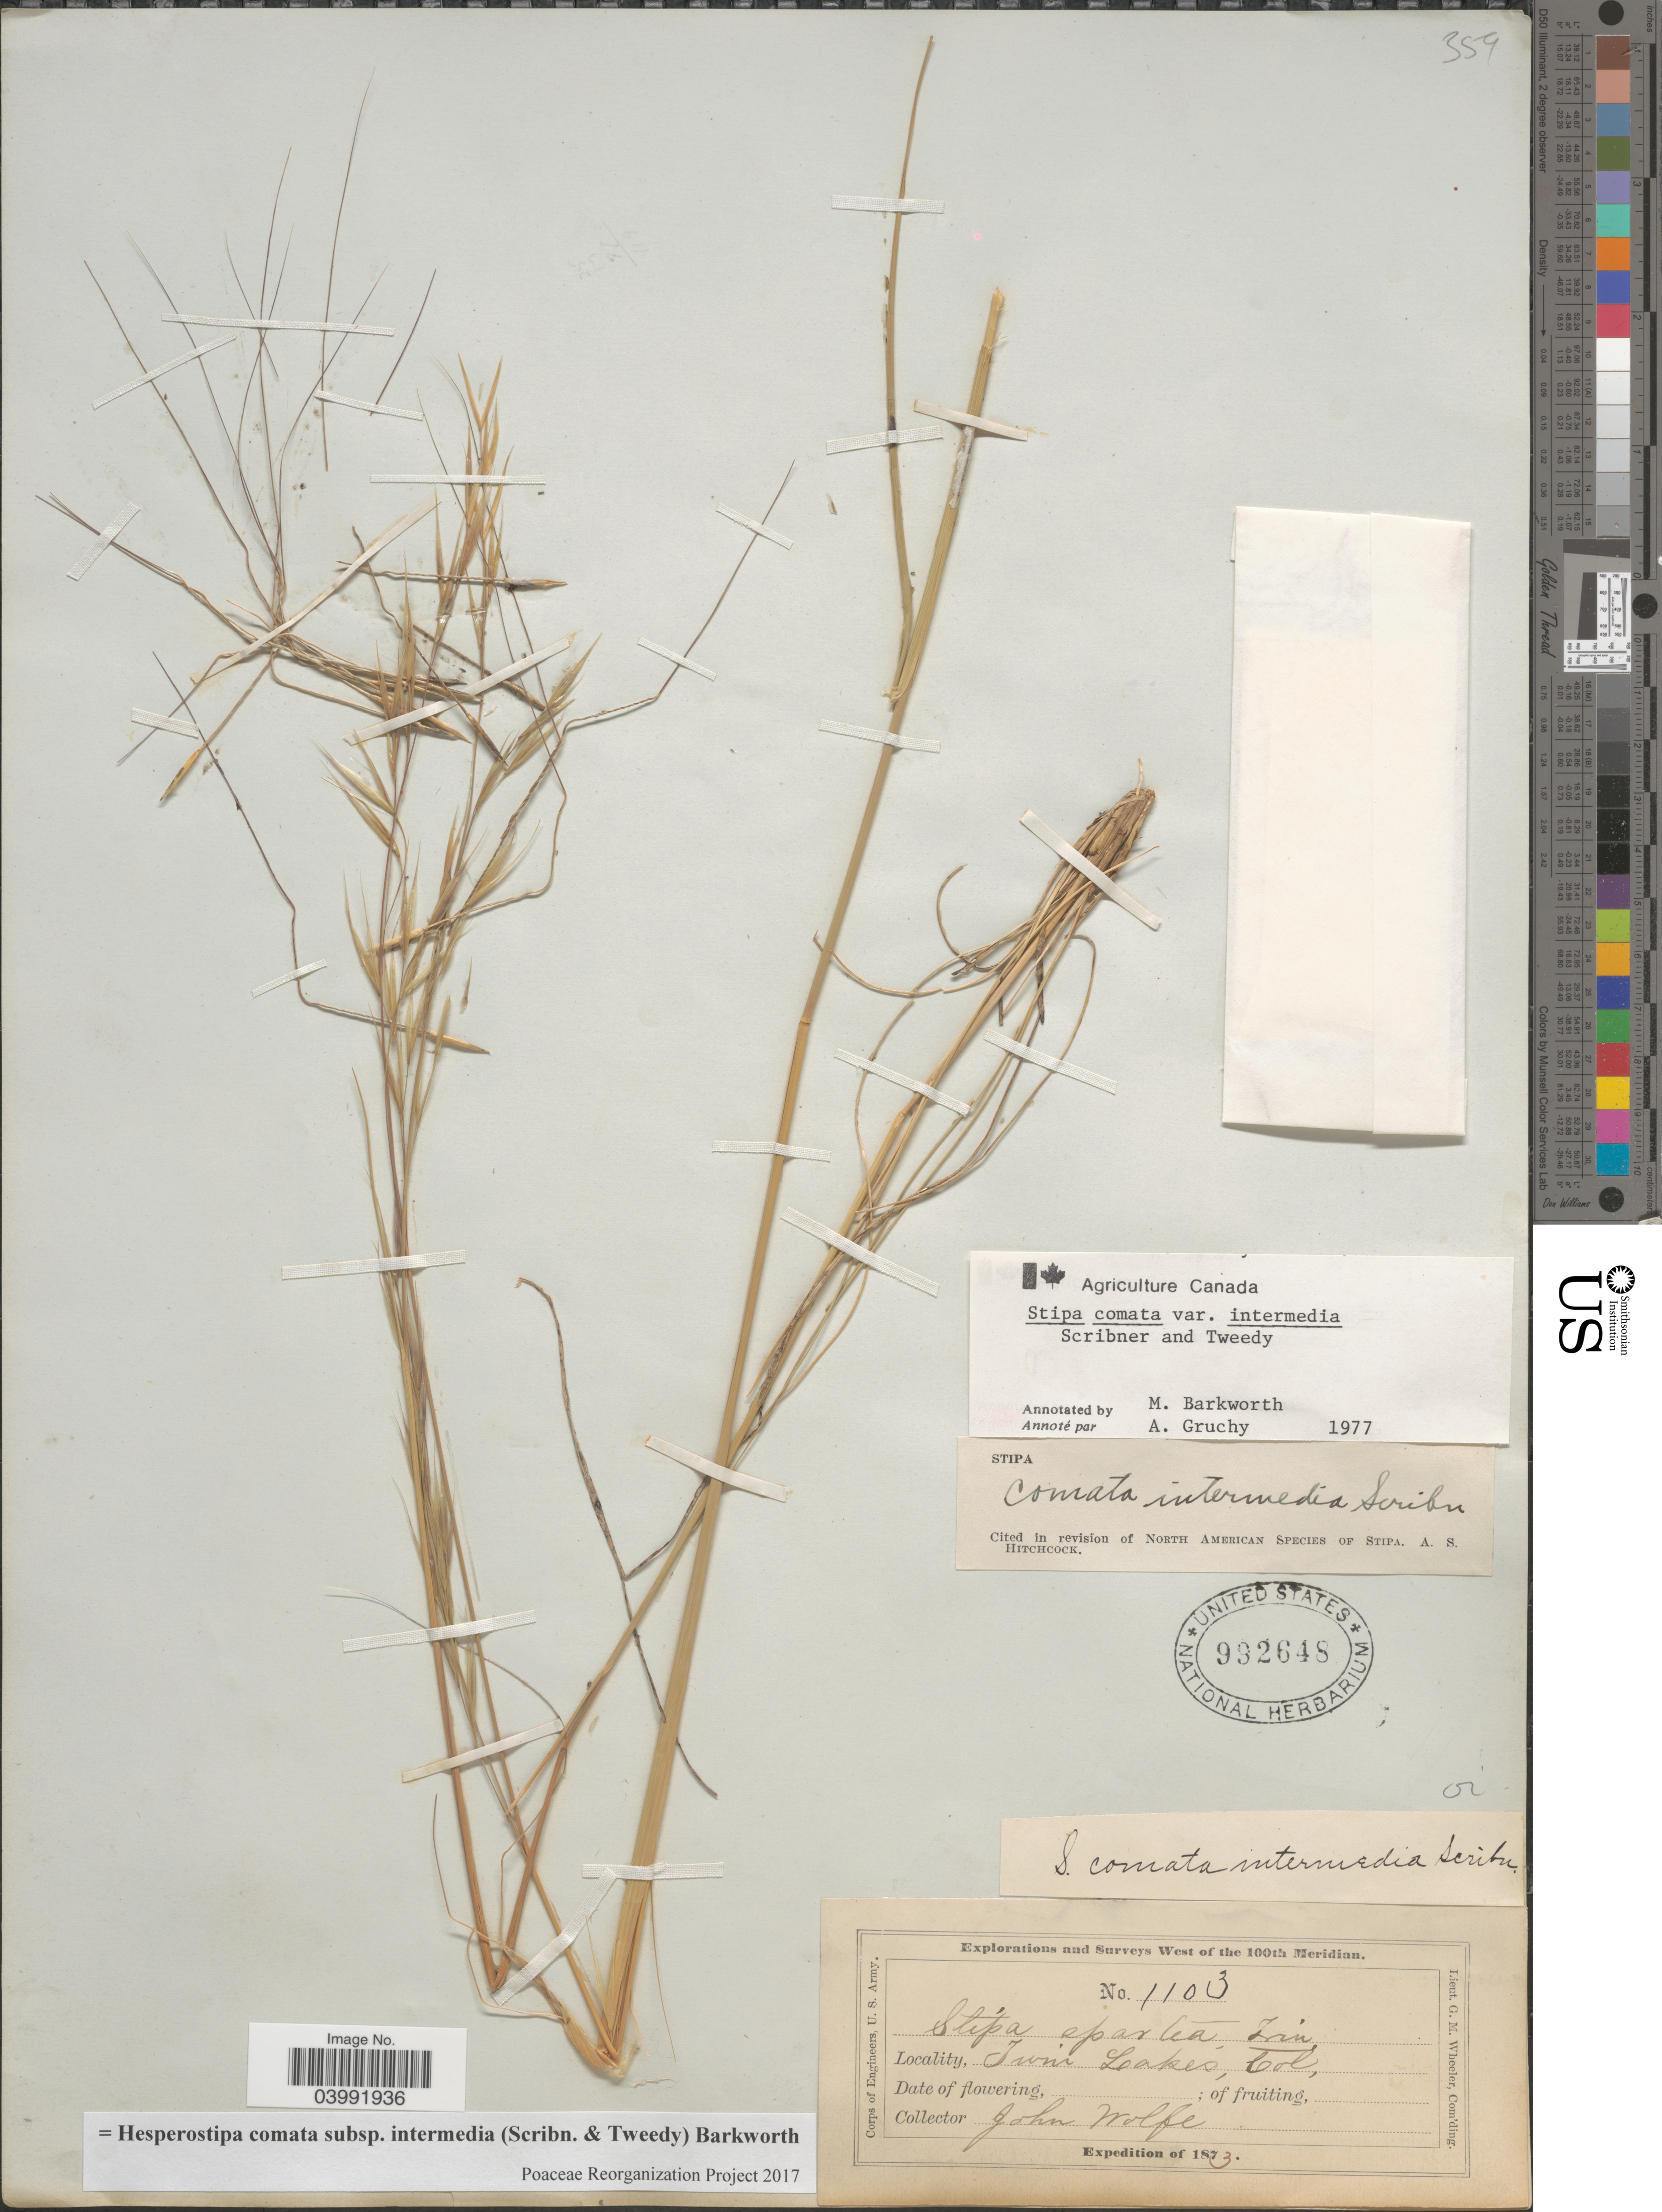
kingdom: Plantae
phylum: Tracheophyta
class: Liliopsida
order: Poales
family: Poaceae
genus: Hesperostipa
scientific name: Hesperostipa comata subsp. intermedia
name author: (Scribn. & Tweedy) Barkworth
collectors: J. Wolfe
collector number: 1103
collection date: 1873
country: United States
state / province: Colorado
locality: Twin Lakes.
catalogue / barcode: US 992648